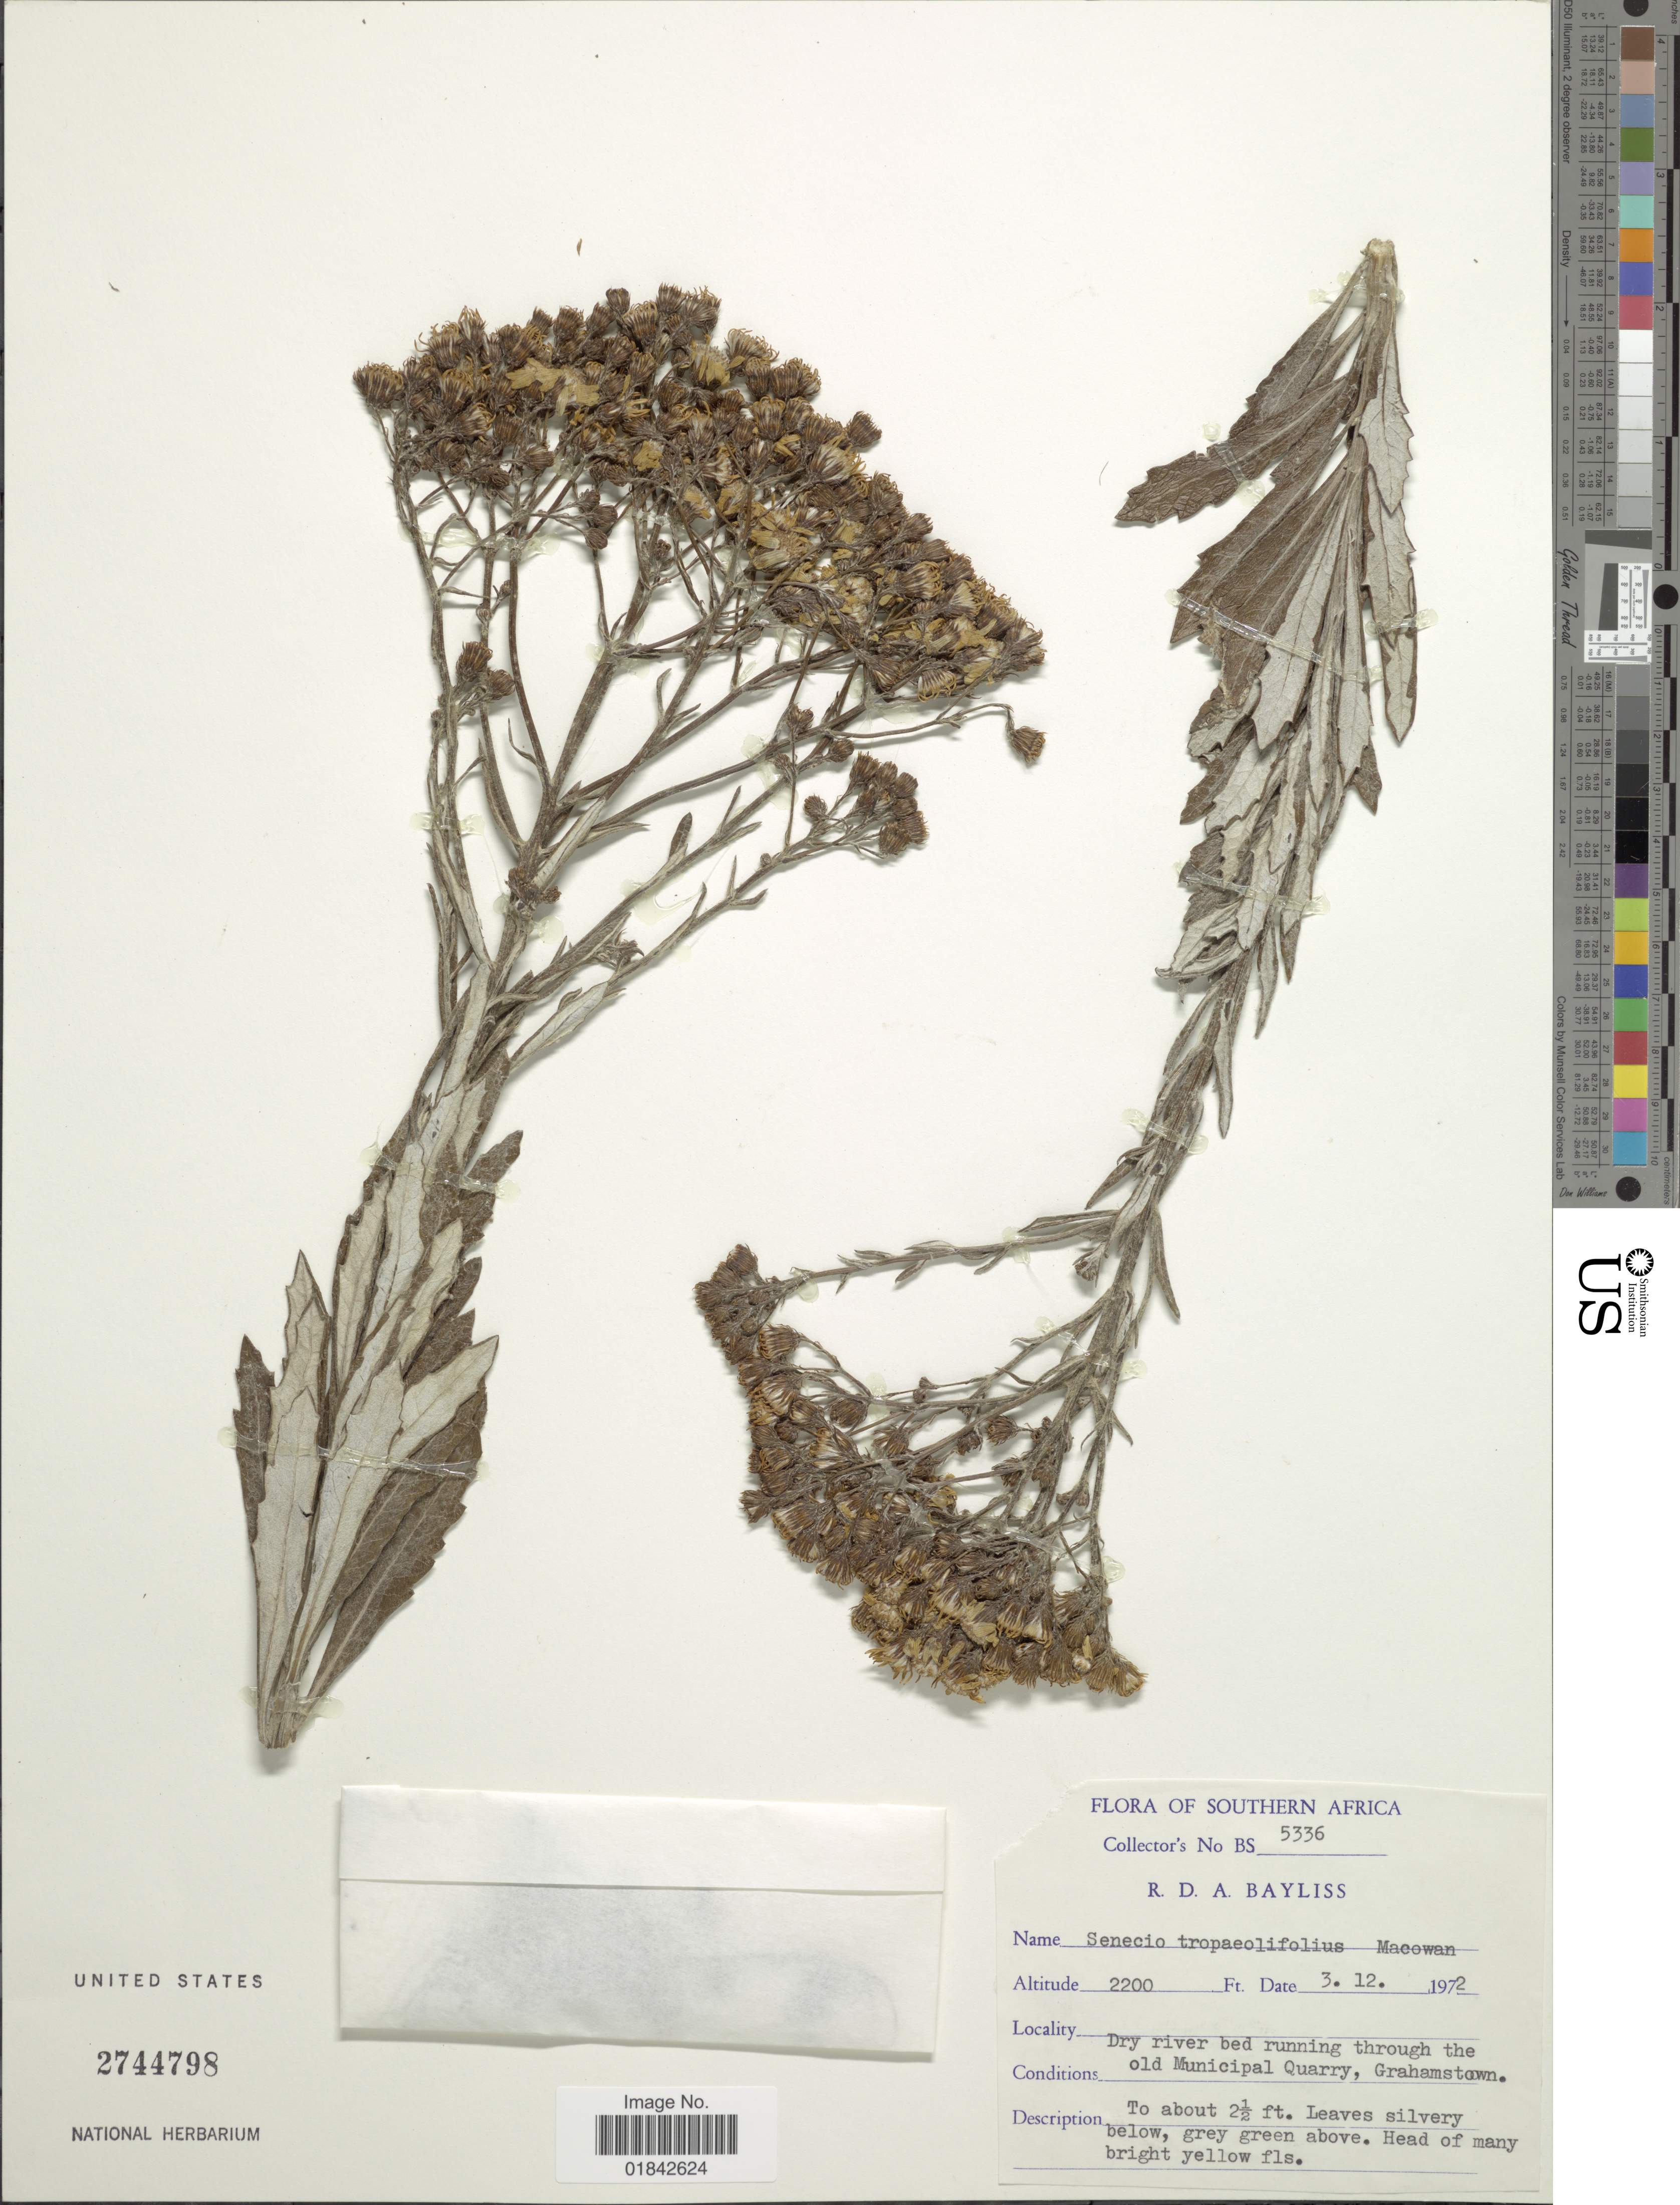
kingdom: Plantae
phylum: Tracheophyta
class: Magnoliopsida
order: Asterales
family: Asteraceae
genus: Senecio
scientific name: Senecio tropaeolifolius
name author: MacOwan ex F. Muell.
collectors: R. Bayliss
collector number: BS5336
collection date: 1972-12-03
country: South Africa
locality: Southern Africa, running through the old Municipal Quarry, Grahamstown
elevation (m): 671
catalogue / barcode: US 2744798